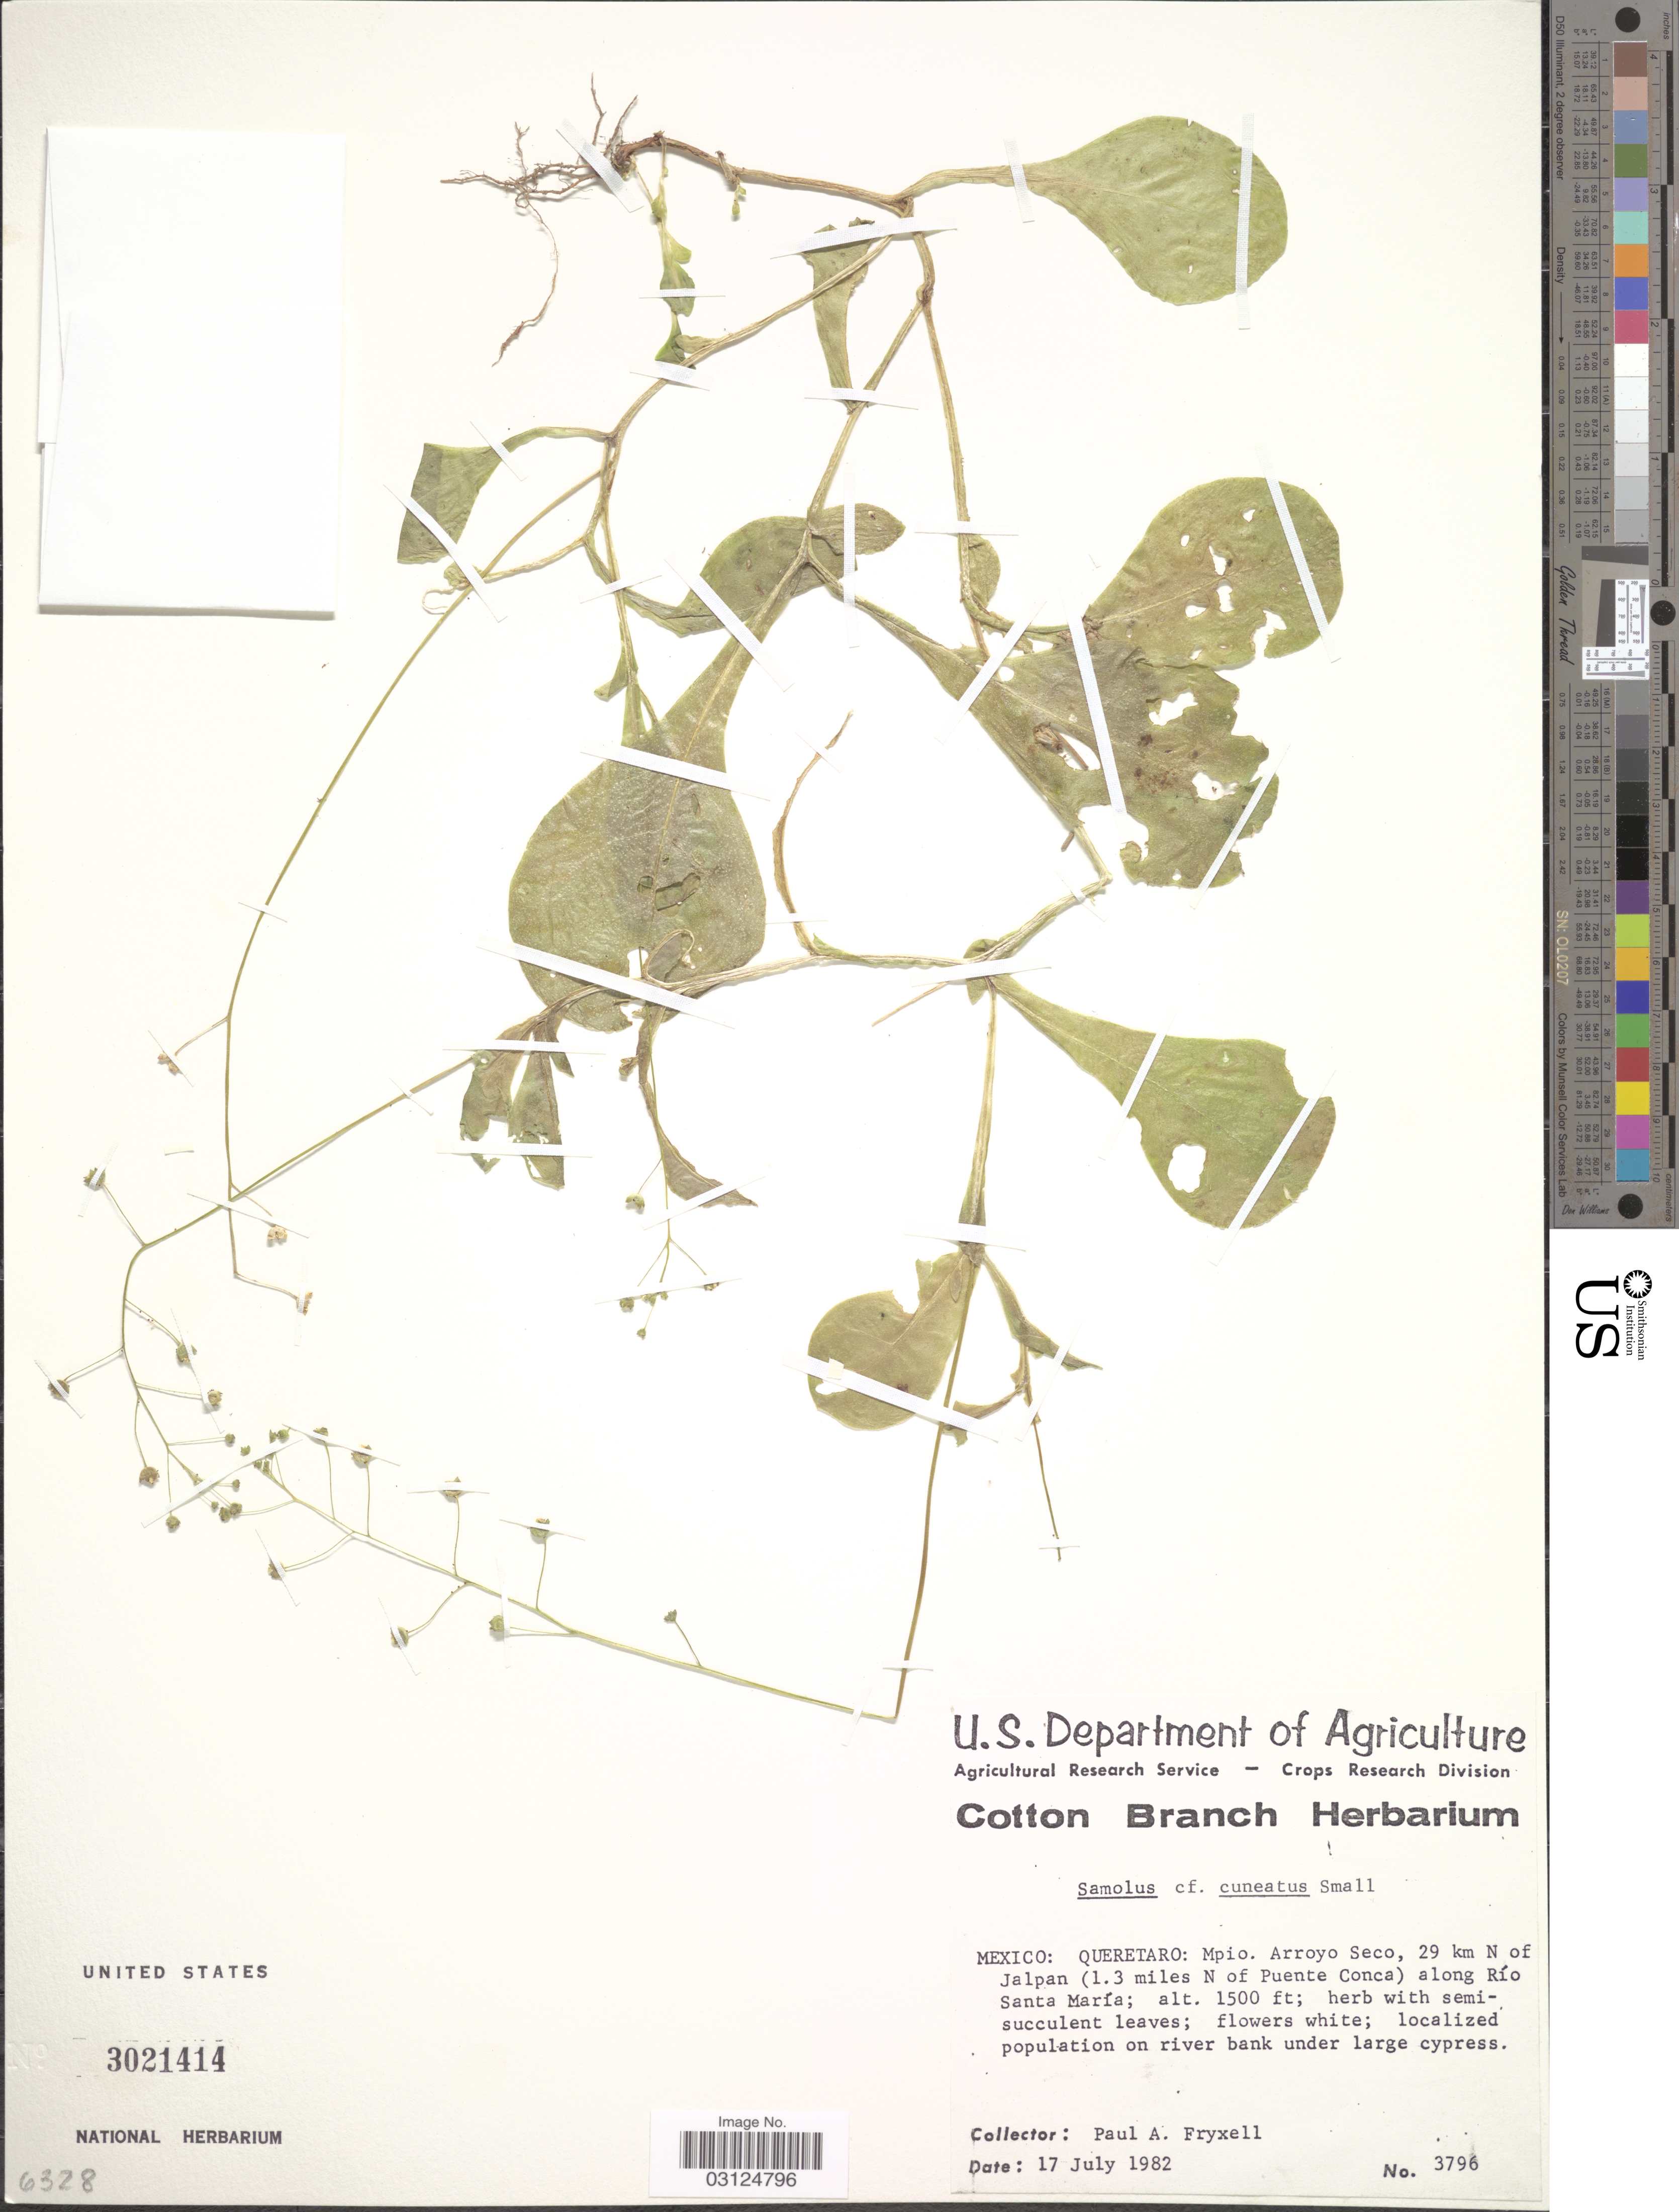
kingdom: Plantae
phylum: Tracheophyta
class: Magnoliopsida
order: Ericales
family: Primulaceae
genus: Samolus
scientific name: Samolus cuneatus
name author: Small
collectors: P. A. Fryxell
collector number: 3796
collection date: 1982-07-17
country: Mexico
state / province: Querétaro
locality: Mpio. Arroyo Seco, 29 km N of Jalpan (1.3 miles N of Puente Conca) along Río Santa María.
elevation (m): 457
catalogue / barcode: US 3021414